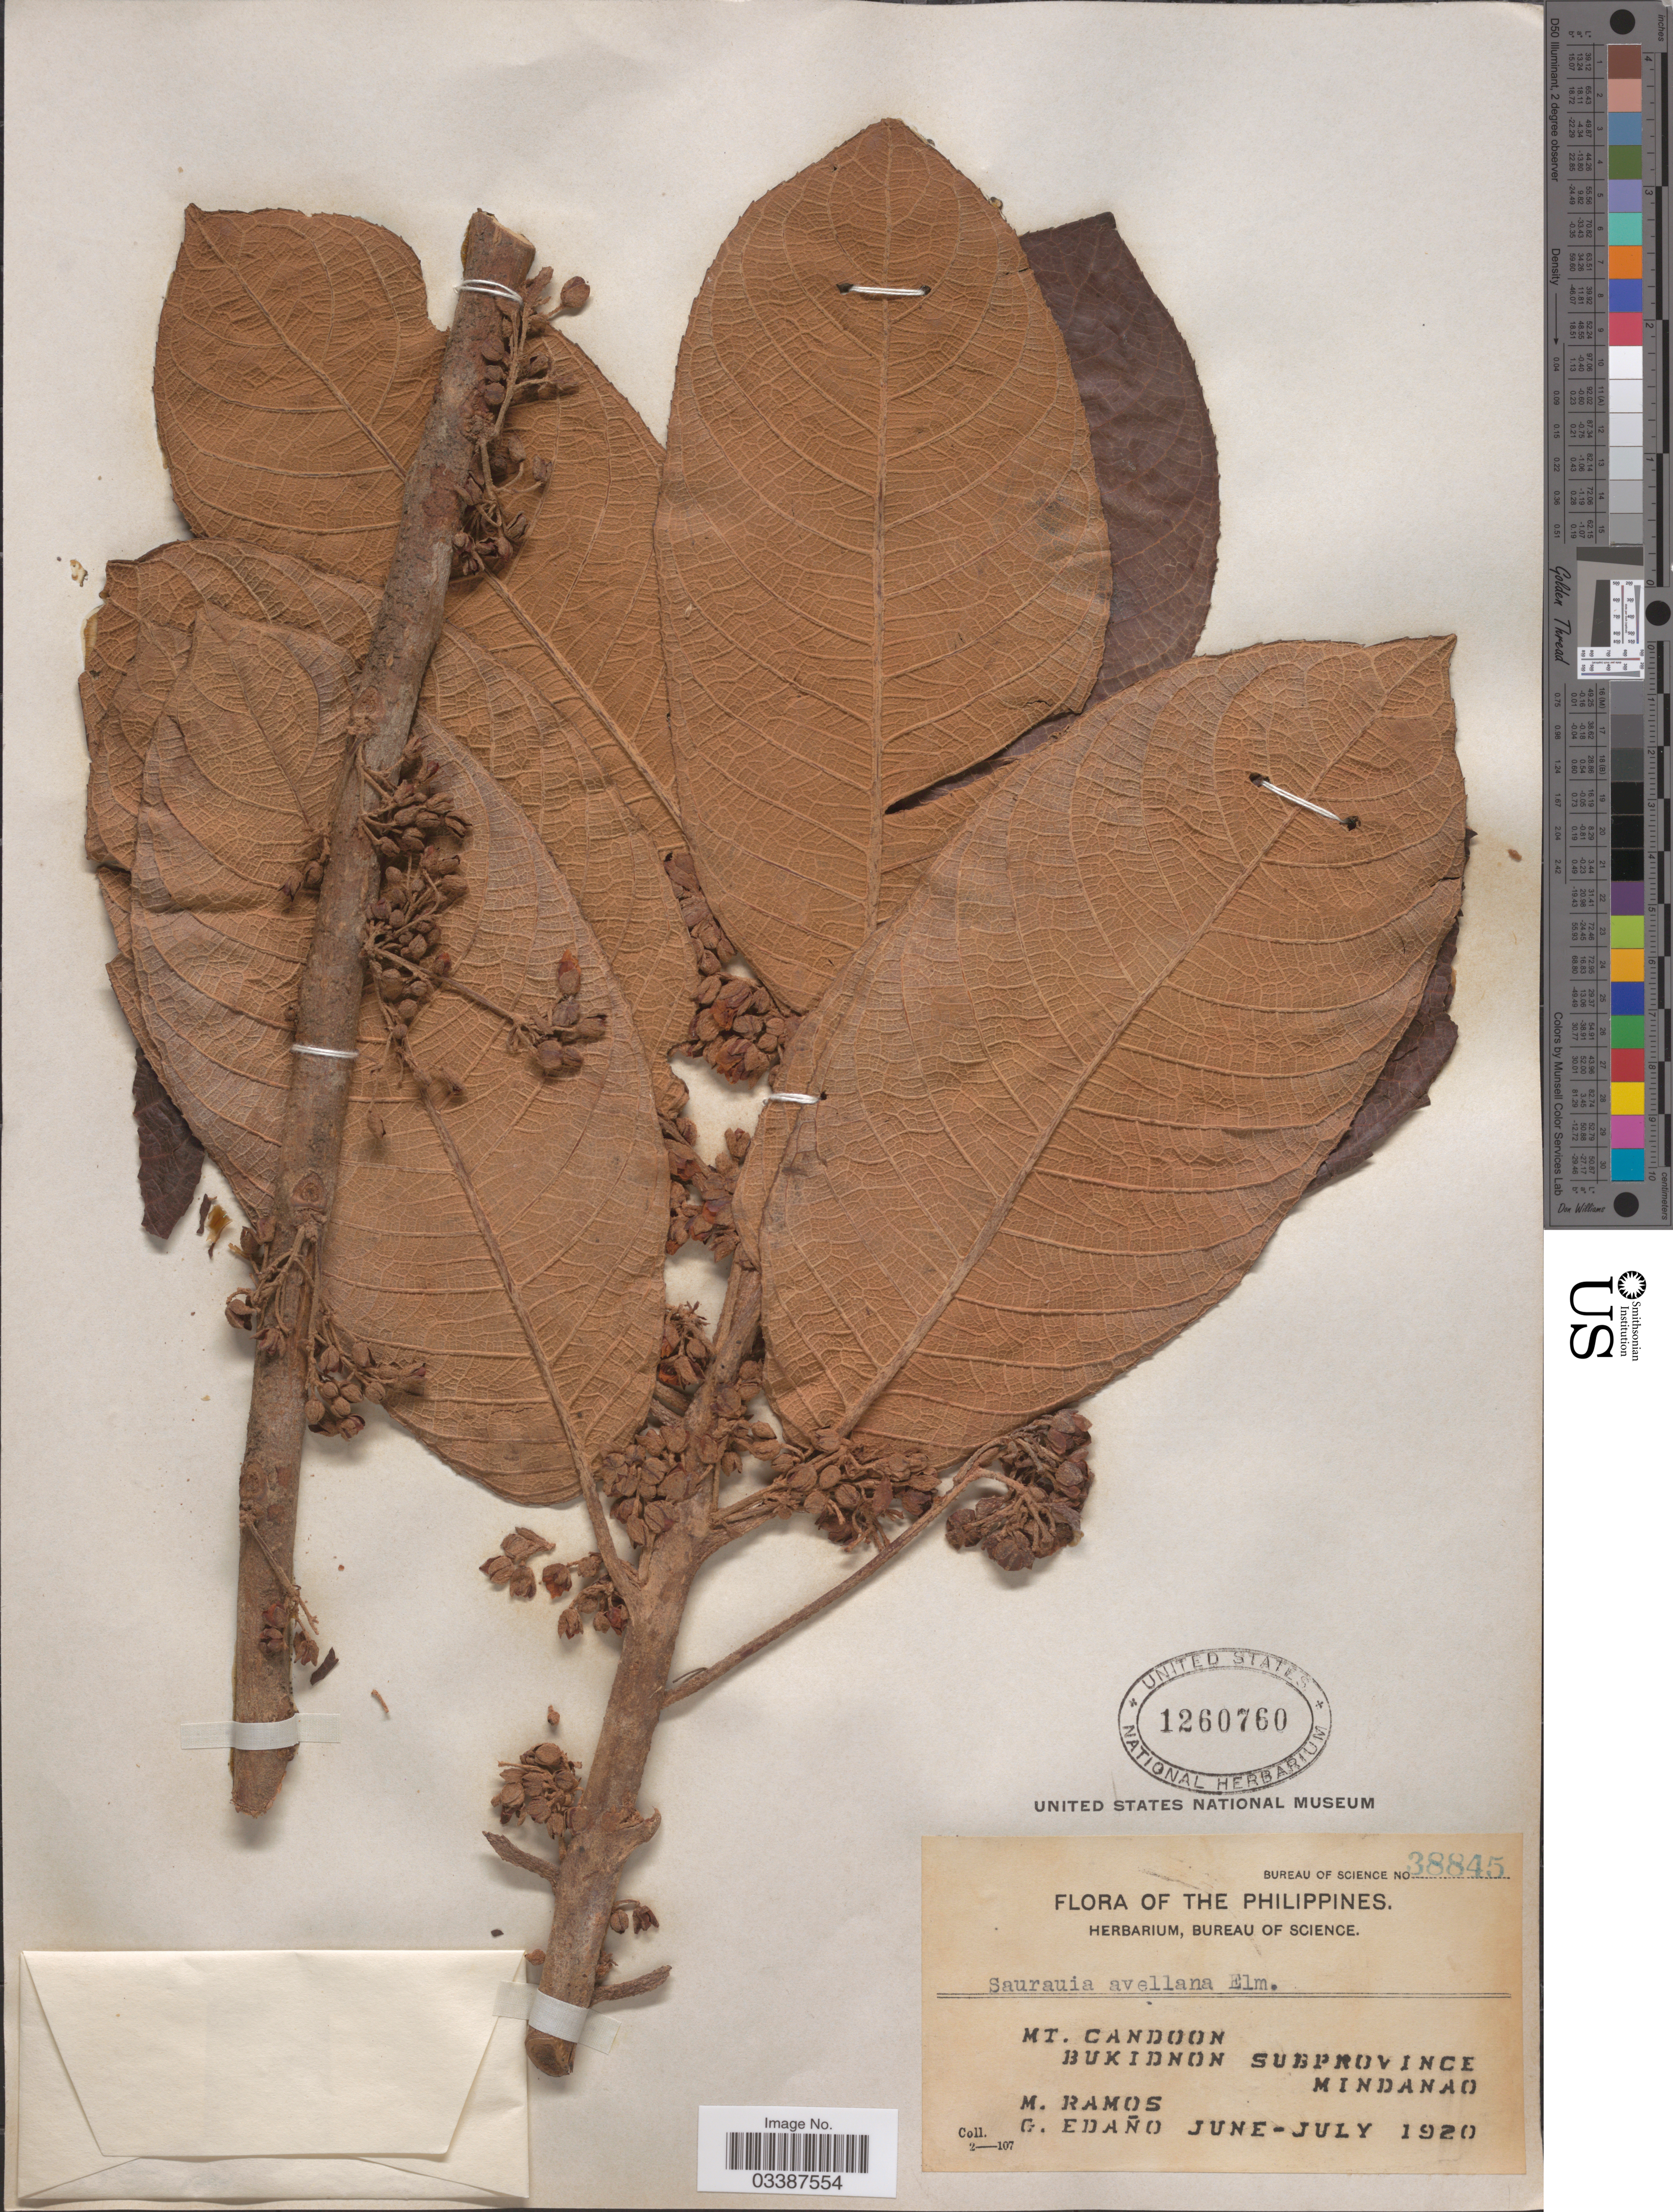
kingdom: Plantae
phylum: Tracheophyta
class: Magnoliopsida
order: Ericales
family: Actinidiaceae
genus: Saurauia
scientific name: Saurauia avellana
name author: Elmer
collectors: M. Ramos & G. Edaño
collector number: Bureau of Science 38845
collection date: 1920-06/1920-07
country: Philippines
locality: Mt. Candoon, Bukidnon Subprovince, Mindanao.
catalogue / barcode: US 1260760